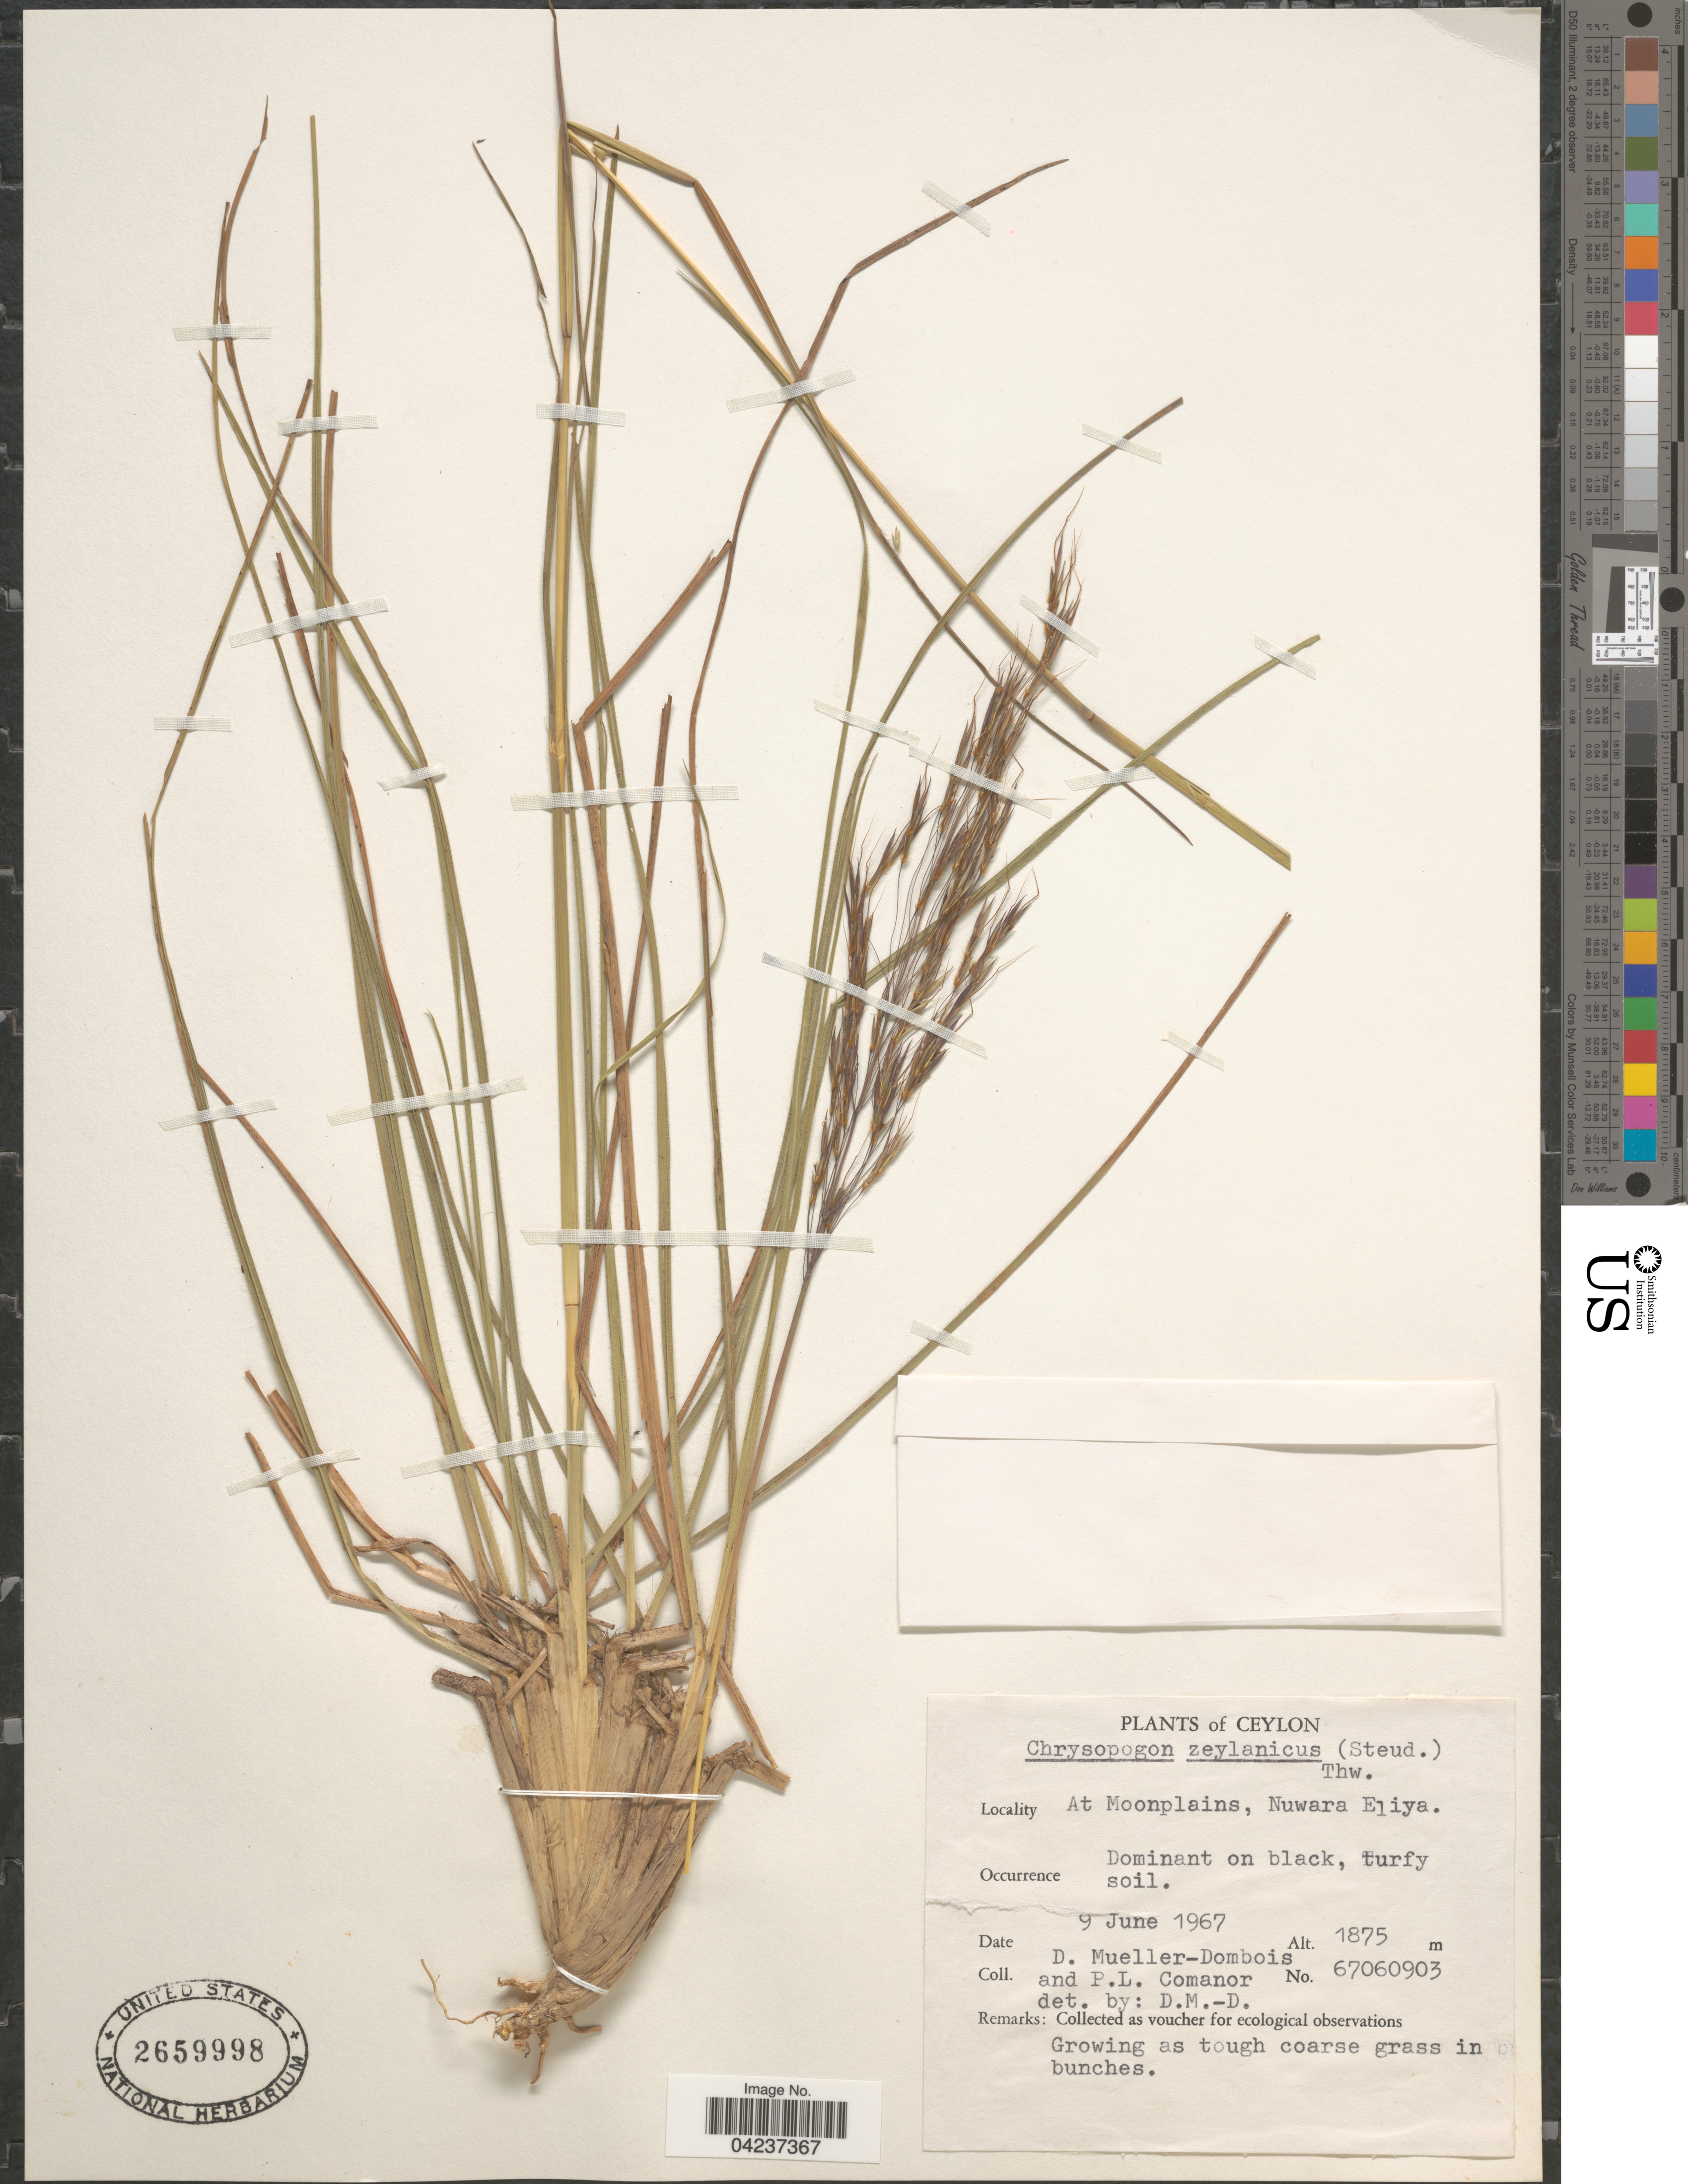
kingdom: Plantae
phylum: Tracheophyta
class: Liliopsida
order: Poales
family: Poaceae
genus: Chrysopogon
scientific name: Chrysopogon nodulibarbis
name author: (Hochst. ex Steud.) Henr.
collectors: D. Mueller-Dombois & P. Comanor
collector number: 67060903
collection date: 1967-06-09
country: Sri Lanka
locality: Ceylon. At Moonplains, Nuwara Eliya.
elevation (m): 1875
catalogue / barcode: US 2659998